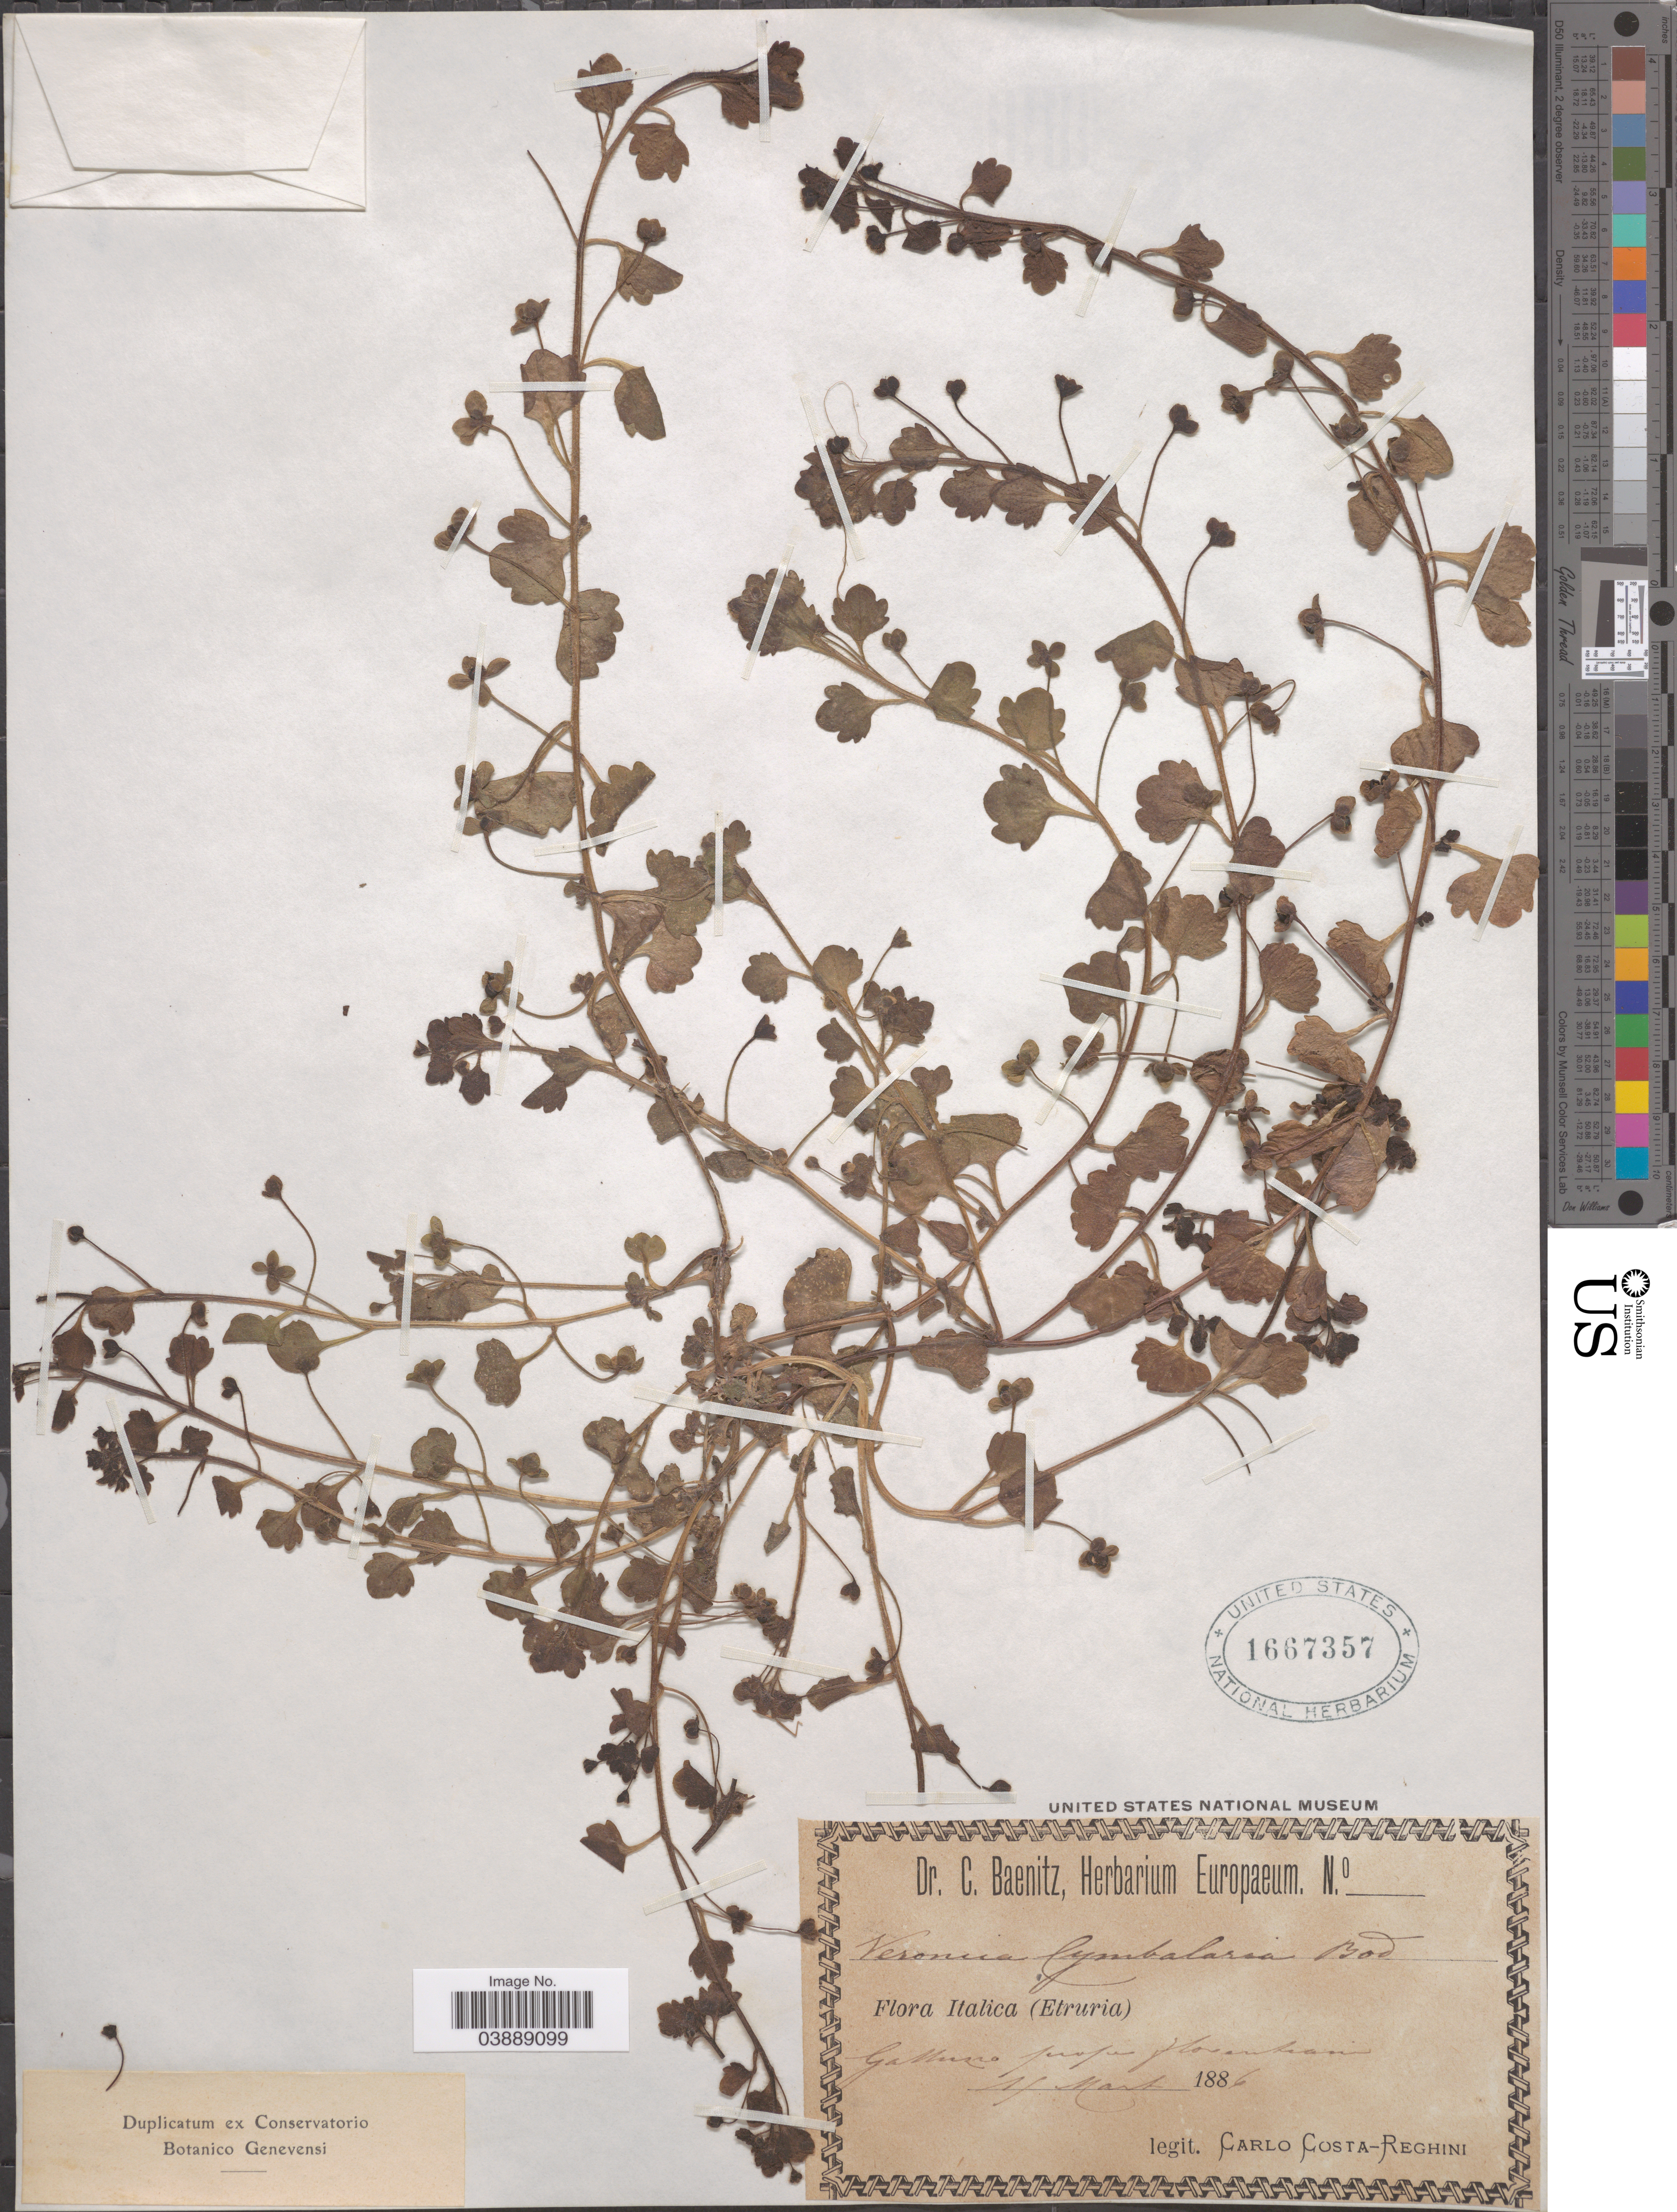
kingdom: Plantae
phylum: Tracheophyta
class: Magnoliopsida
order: Lamiales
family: Plantaginaceae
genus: Veronica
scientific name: Veronica cymbalaria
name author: M. Bodard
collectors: Costa-Reghini, C.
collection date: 1886-03-15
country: Italy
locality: Etruria. Ga Musso purpur floranham. [interpreted]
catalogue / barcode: US 1667357